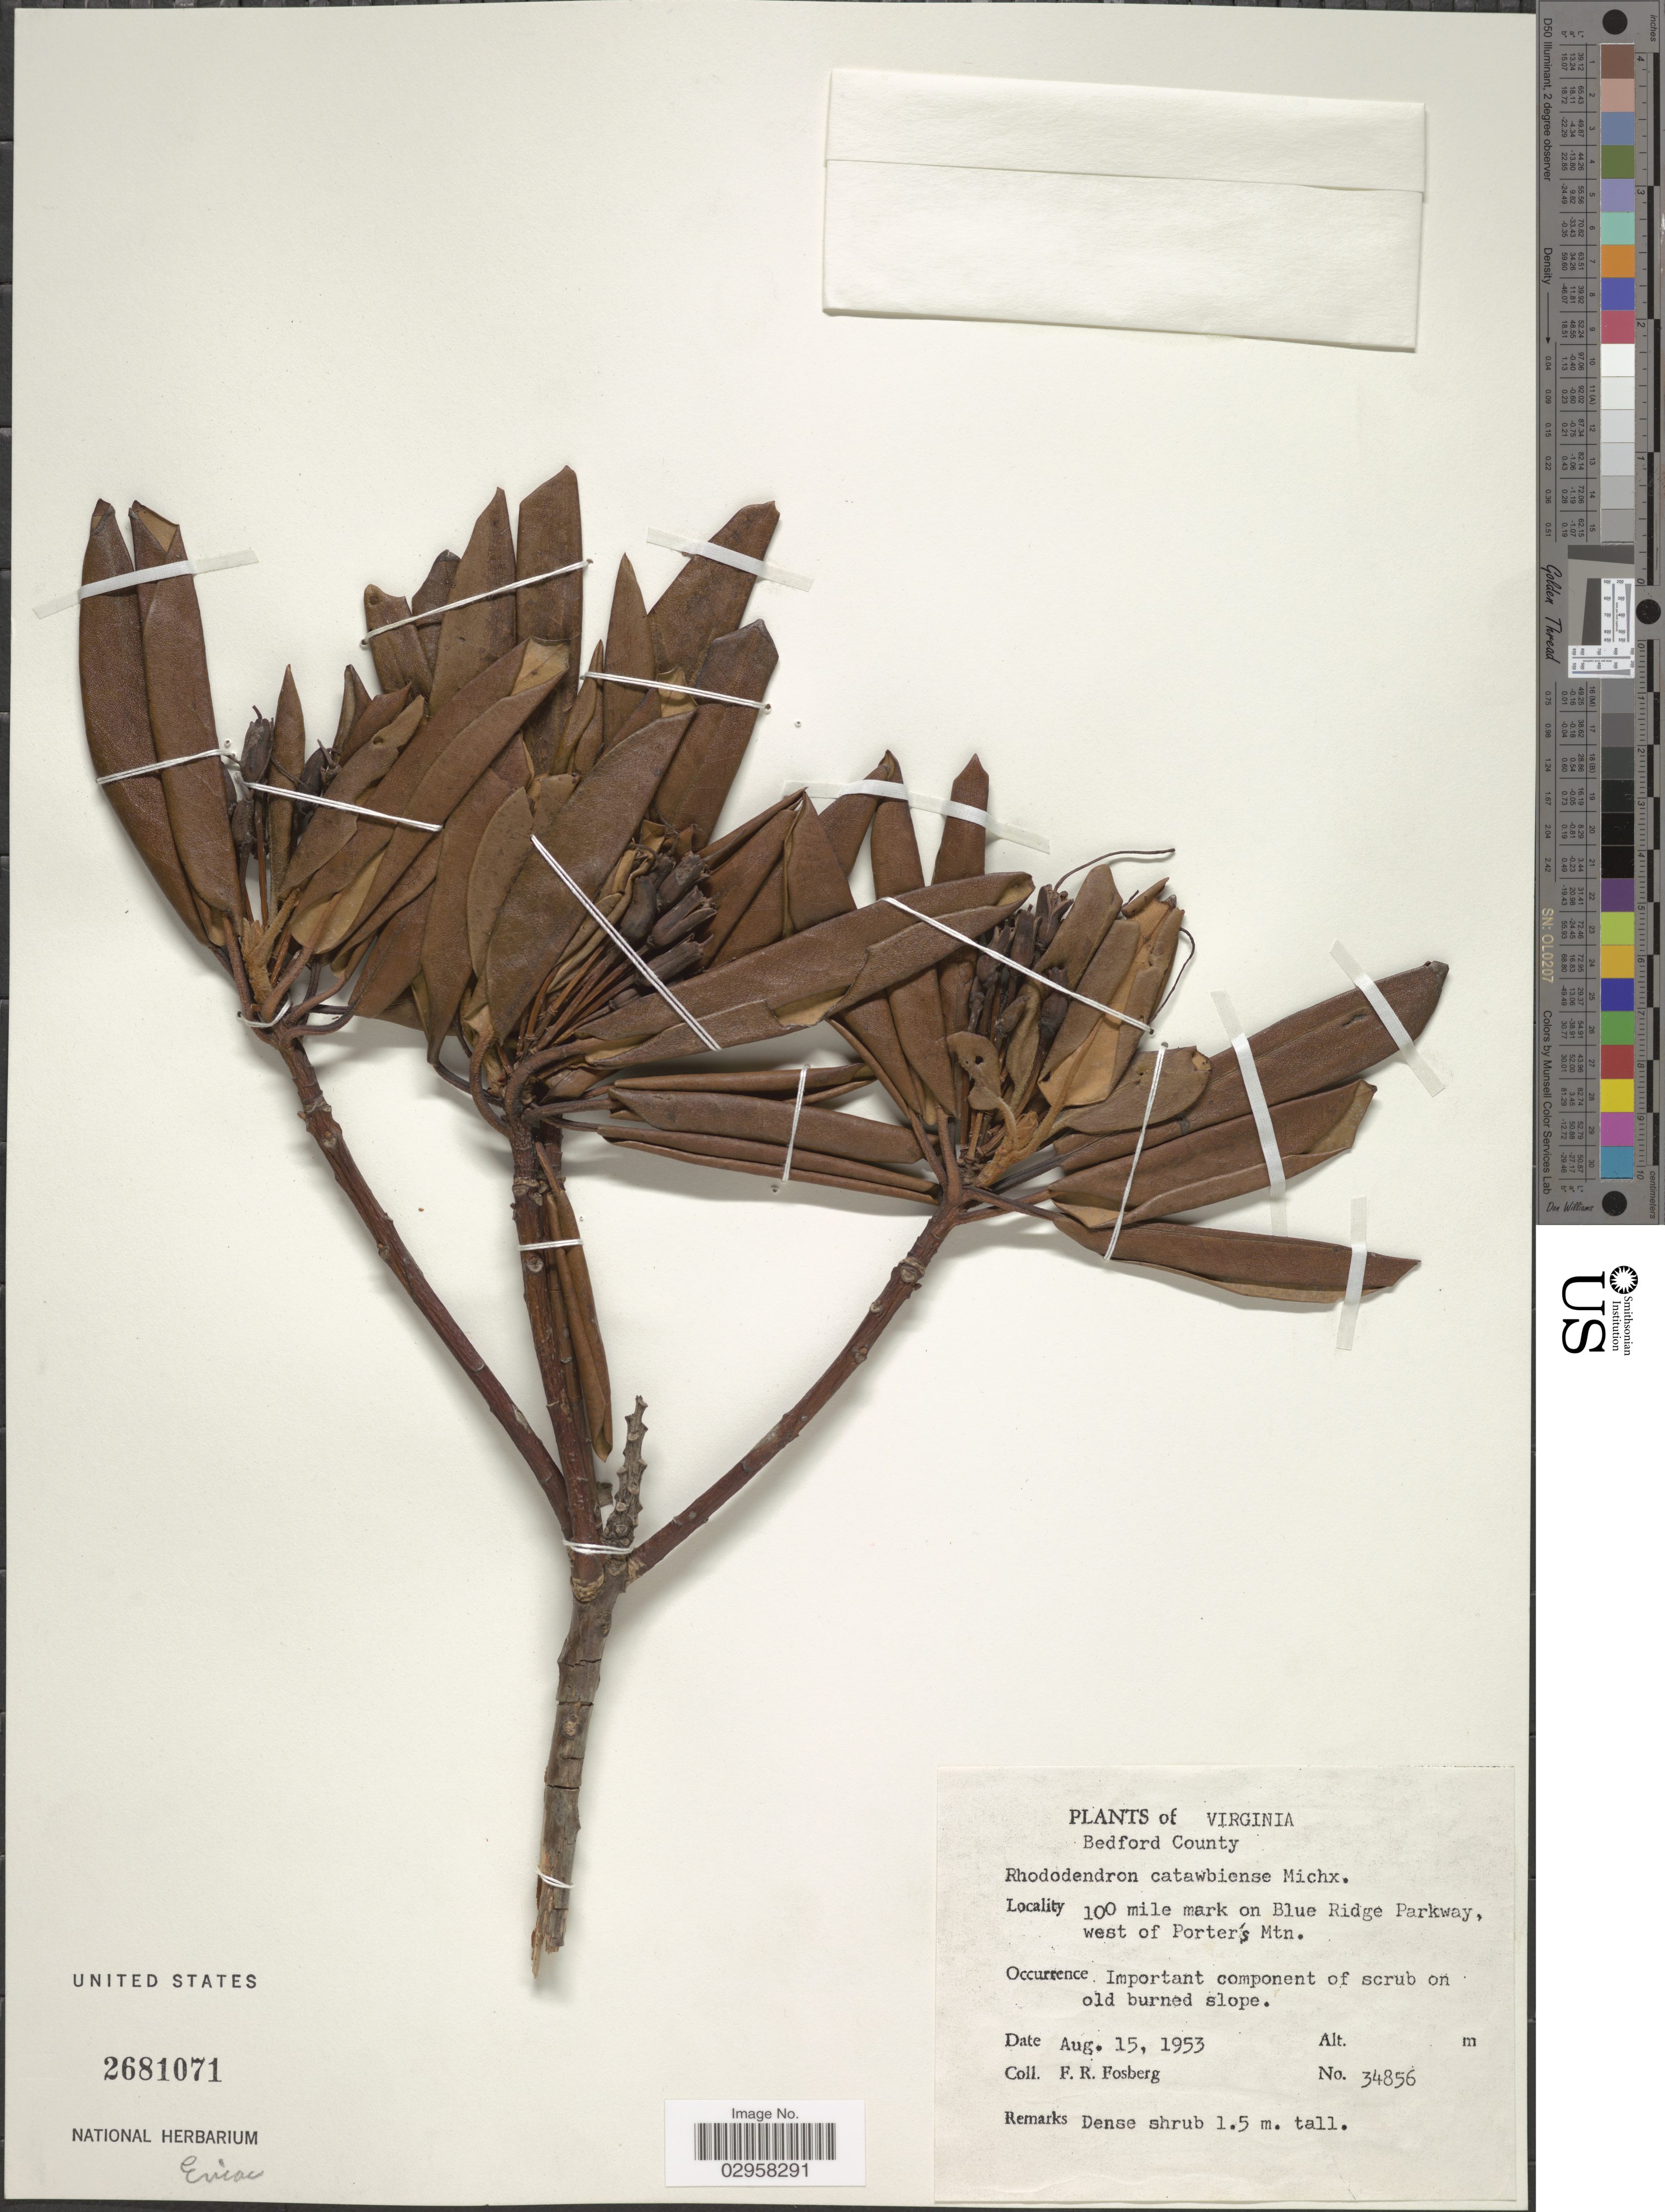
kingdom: Plantae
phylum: Tracheophyta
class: Magnoliopsida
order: Ericales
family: Ericaceae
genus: Rhododendron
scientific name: Rhododendron catawbiense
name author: Michx.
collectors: F. R. Fosberg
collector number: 34856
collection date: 1953-08-15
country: United States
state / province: Virginia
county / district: Bedford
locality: Bedford County. 100 mile mark on Blue Ridge Parkway, west of Porter's Mtn.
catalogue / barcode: US 2681071